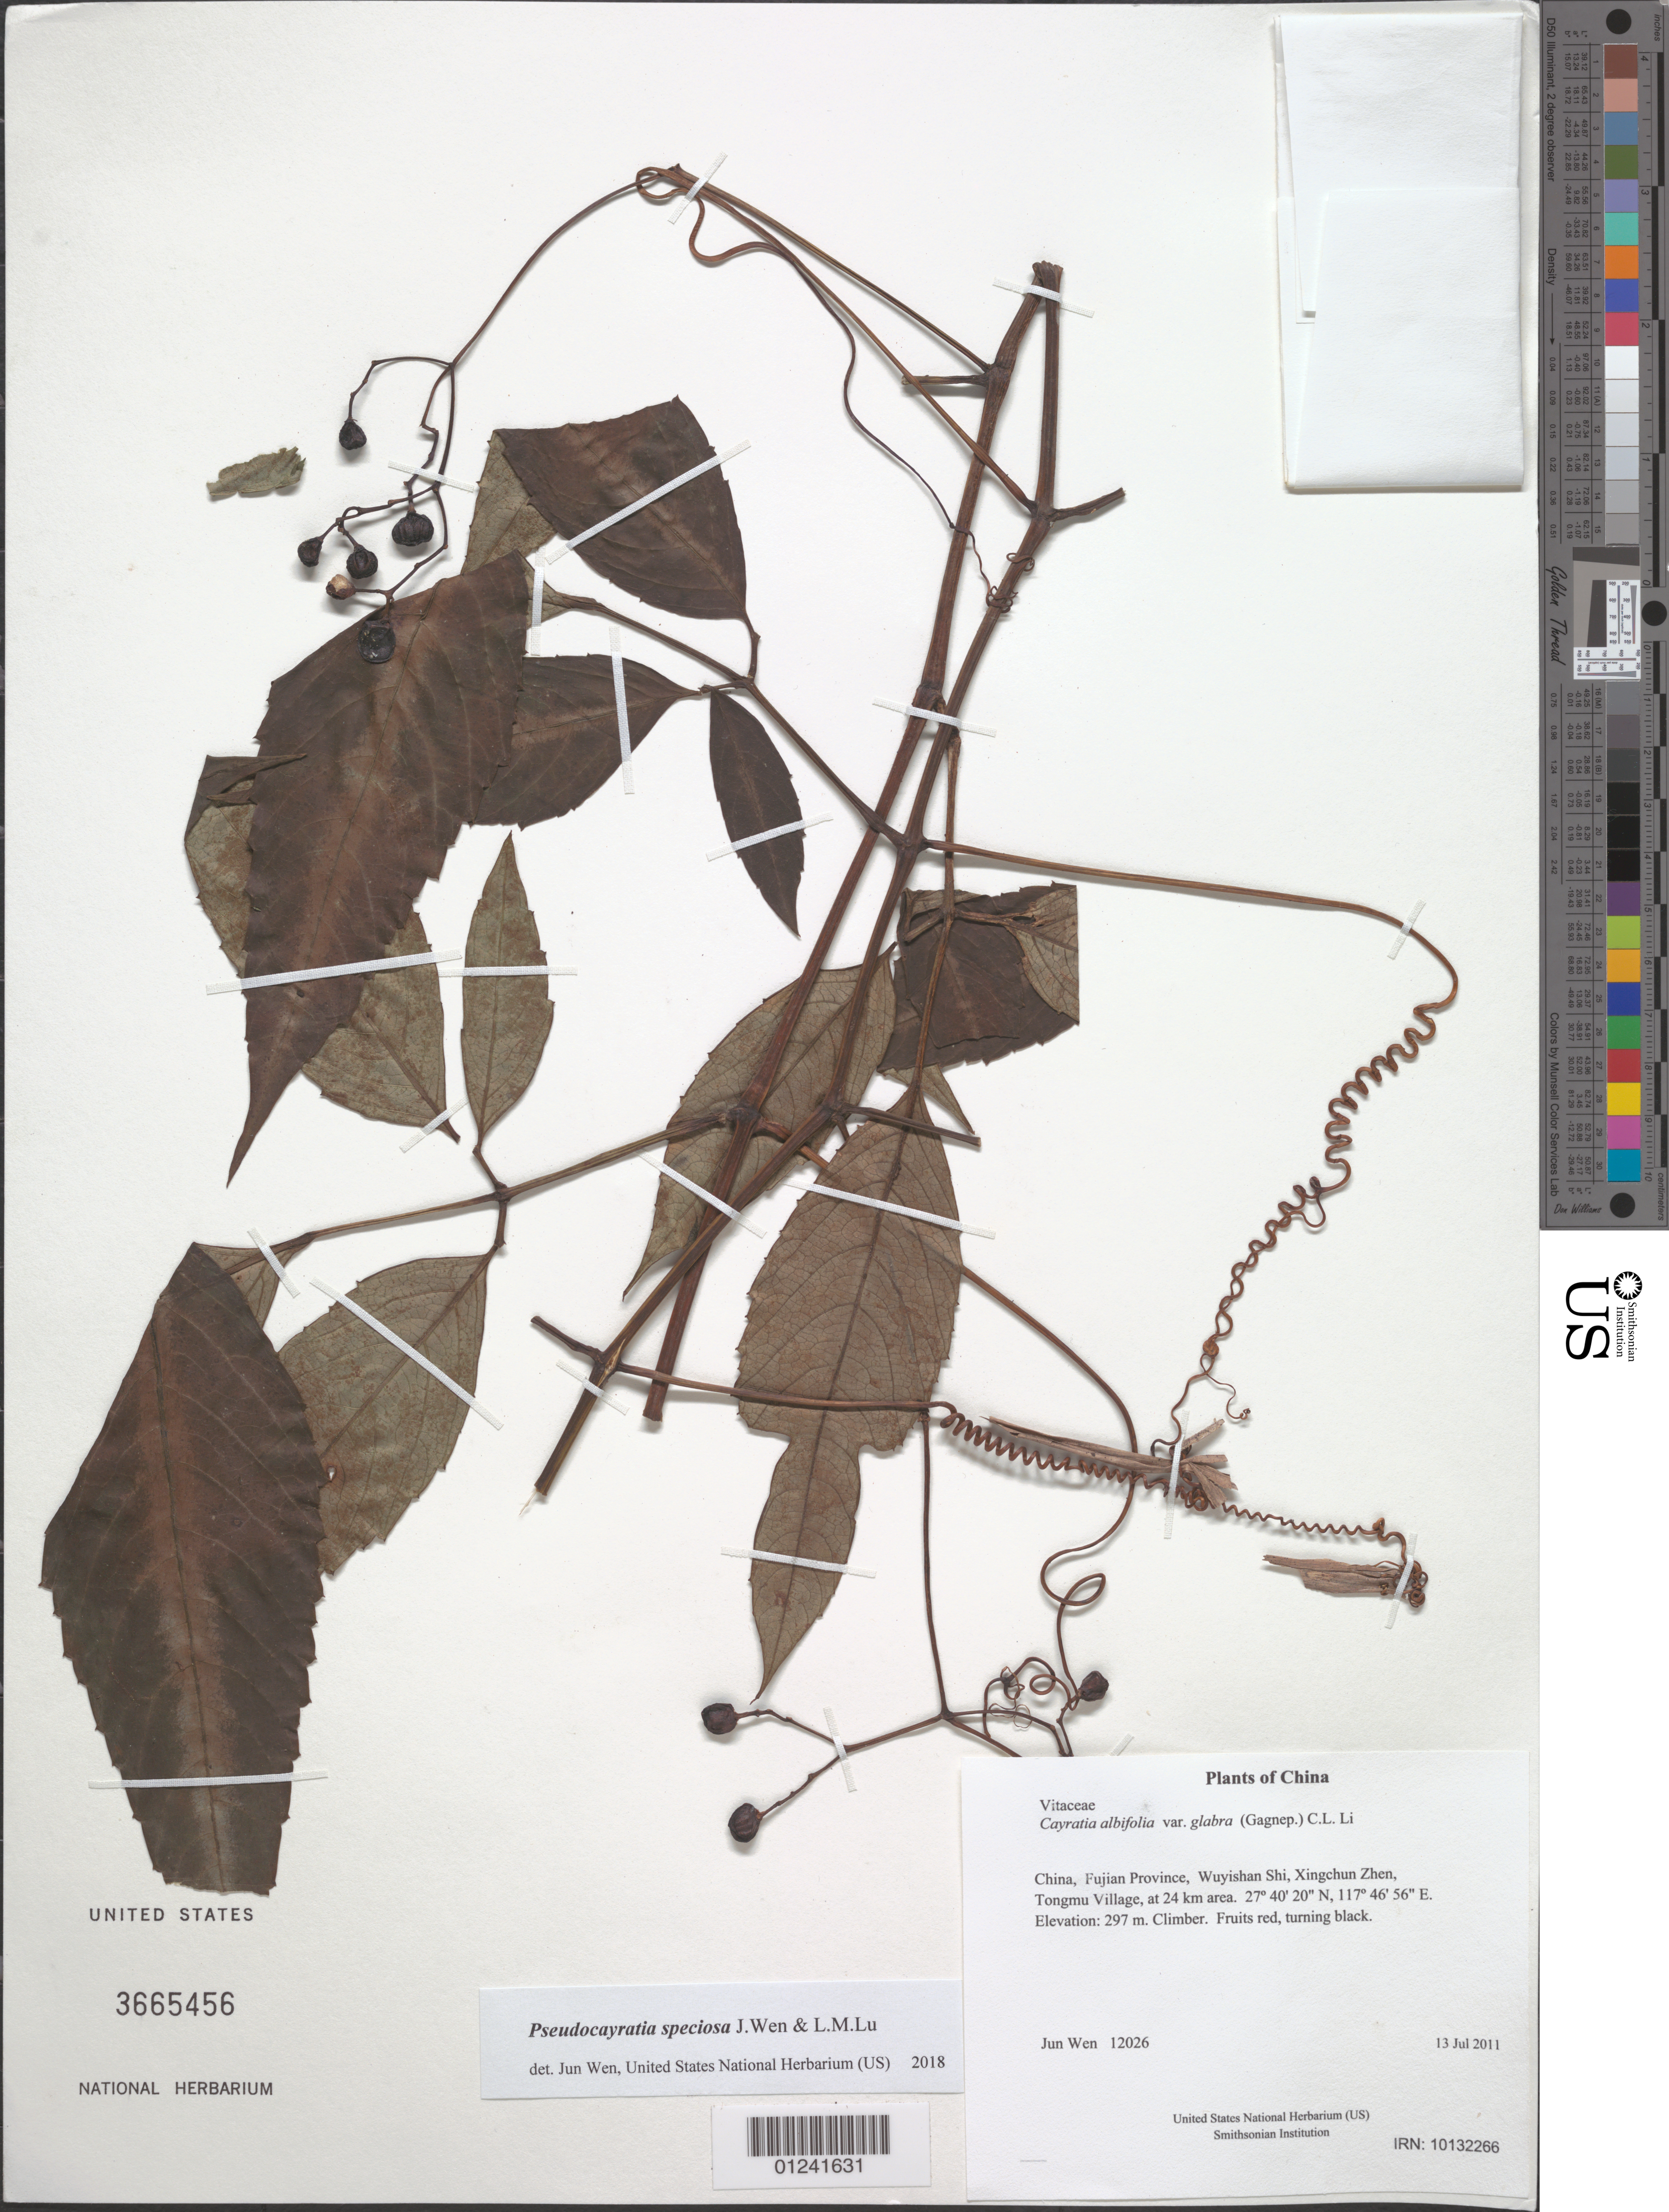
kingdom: Plantae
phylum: Tracheophyta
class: Magnoliopsida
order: Vitales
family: Vitaceae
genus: Cayratia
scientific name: Cayratia albifolia var. glabra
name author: (Gagnep.) C.L. Li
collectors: J. Wen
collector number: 12026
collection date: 2011-07-13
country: China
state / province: Fujian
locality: Wuyishan Shi, Xingchun Zhen, Tongmu Village, at 24 km area.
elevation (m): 297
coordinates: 27 40 19.9 N, 117 46 55.9 E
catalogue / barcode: US 3665456